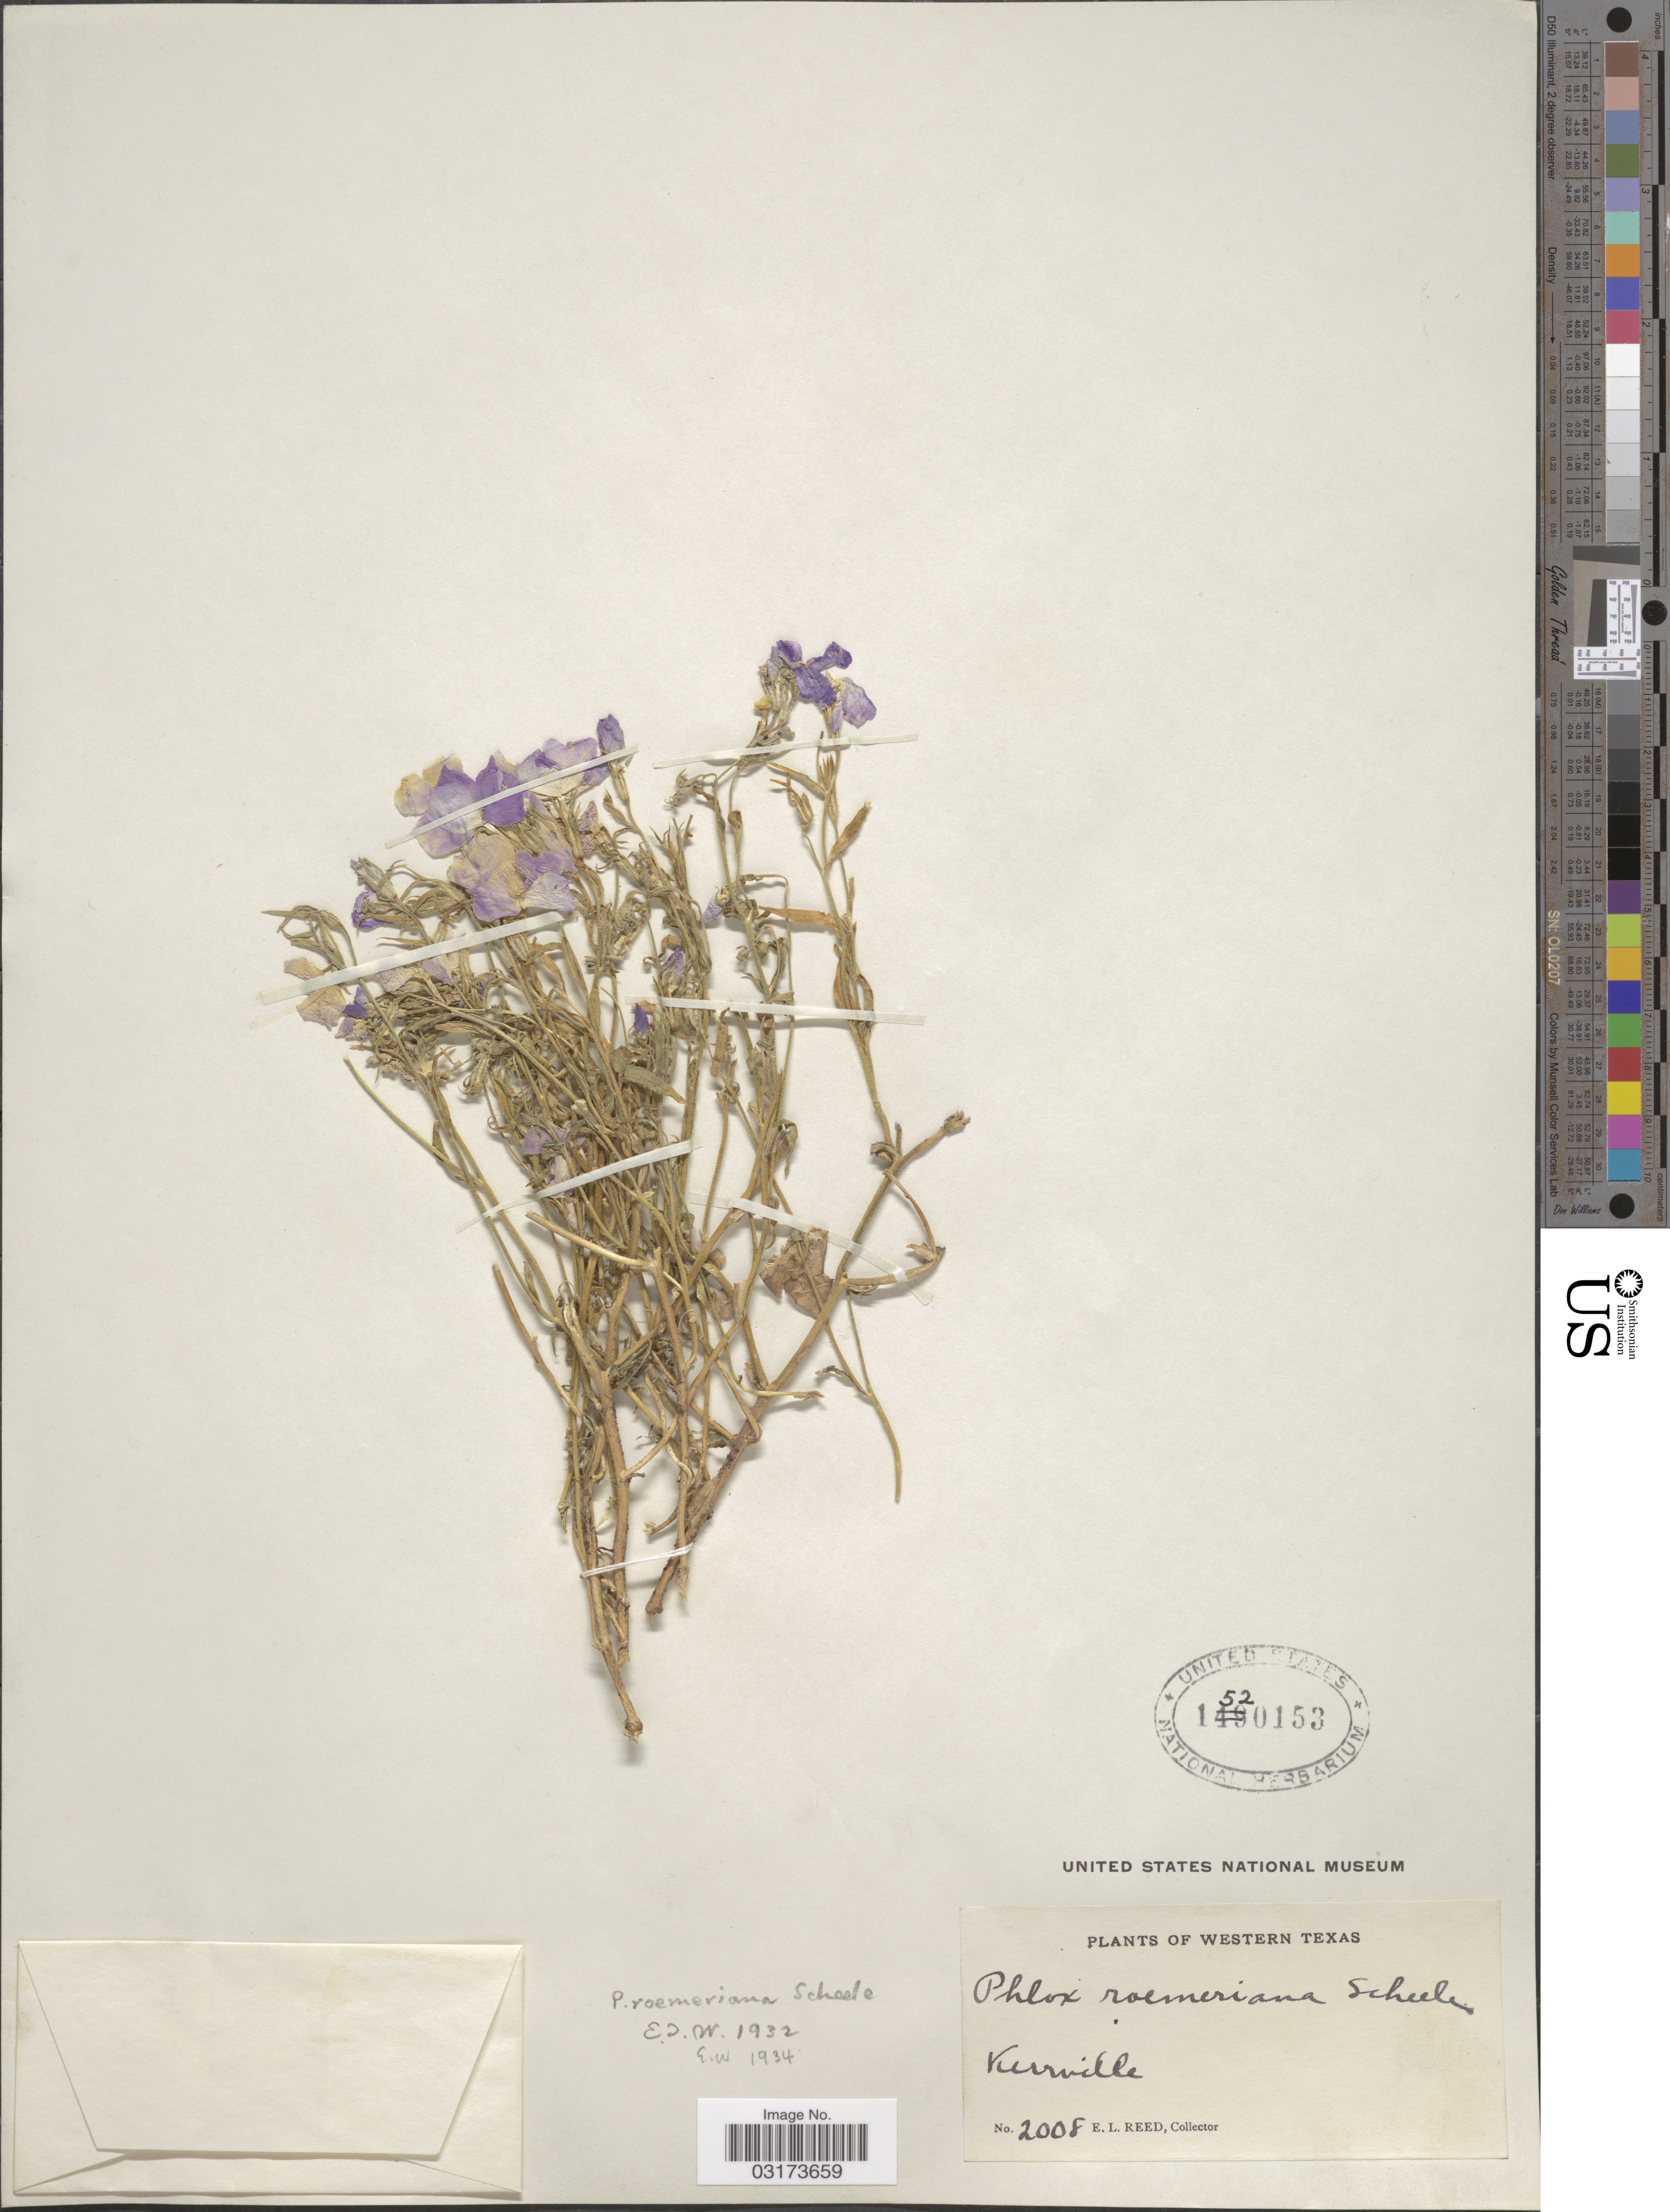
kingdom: Plantae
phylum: Tracheophyta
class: Magnoliopsida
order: Ericales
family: Polemoniaceae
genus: Phlox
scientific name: Phlox roemeriana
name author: Scheele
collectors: E. Reed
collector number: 2008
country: United States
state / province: Texas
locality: Western Texas. Kerrville.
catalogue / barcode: US 1520153